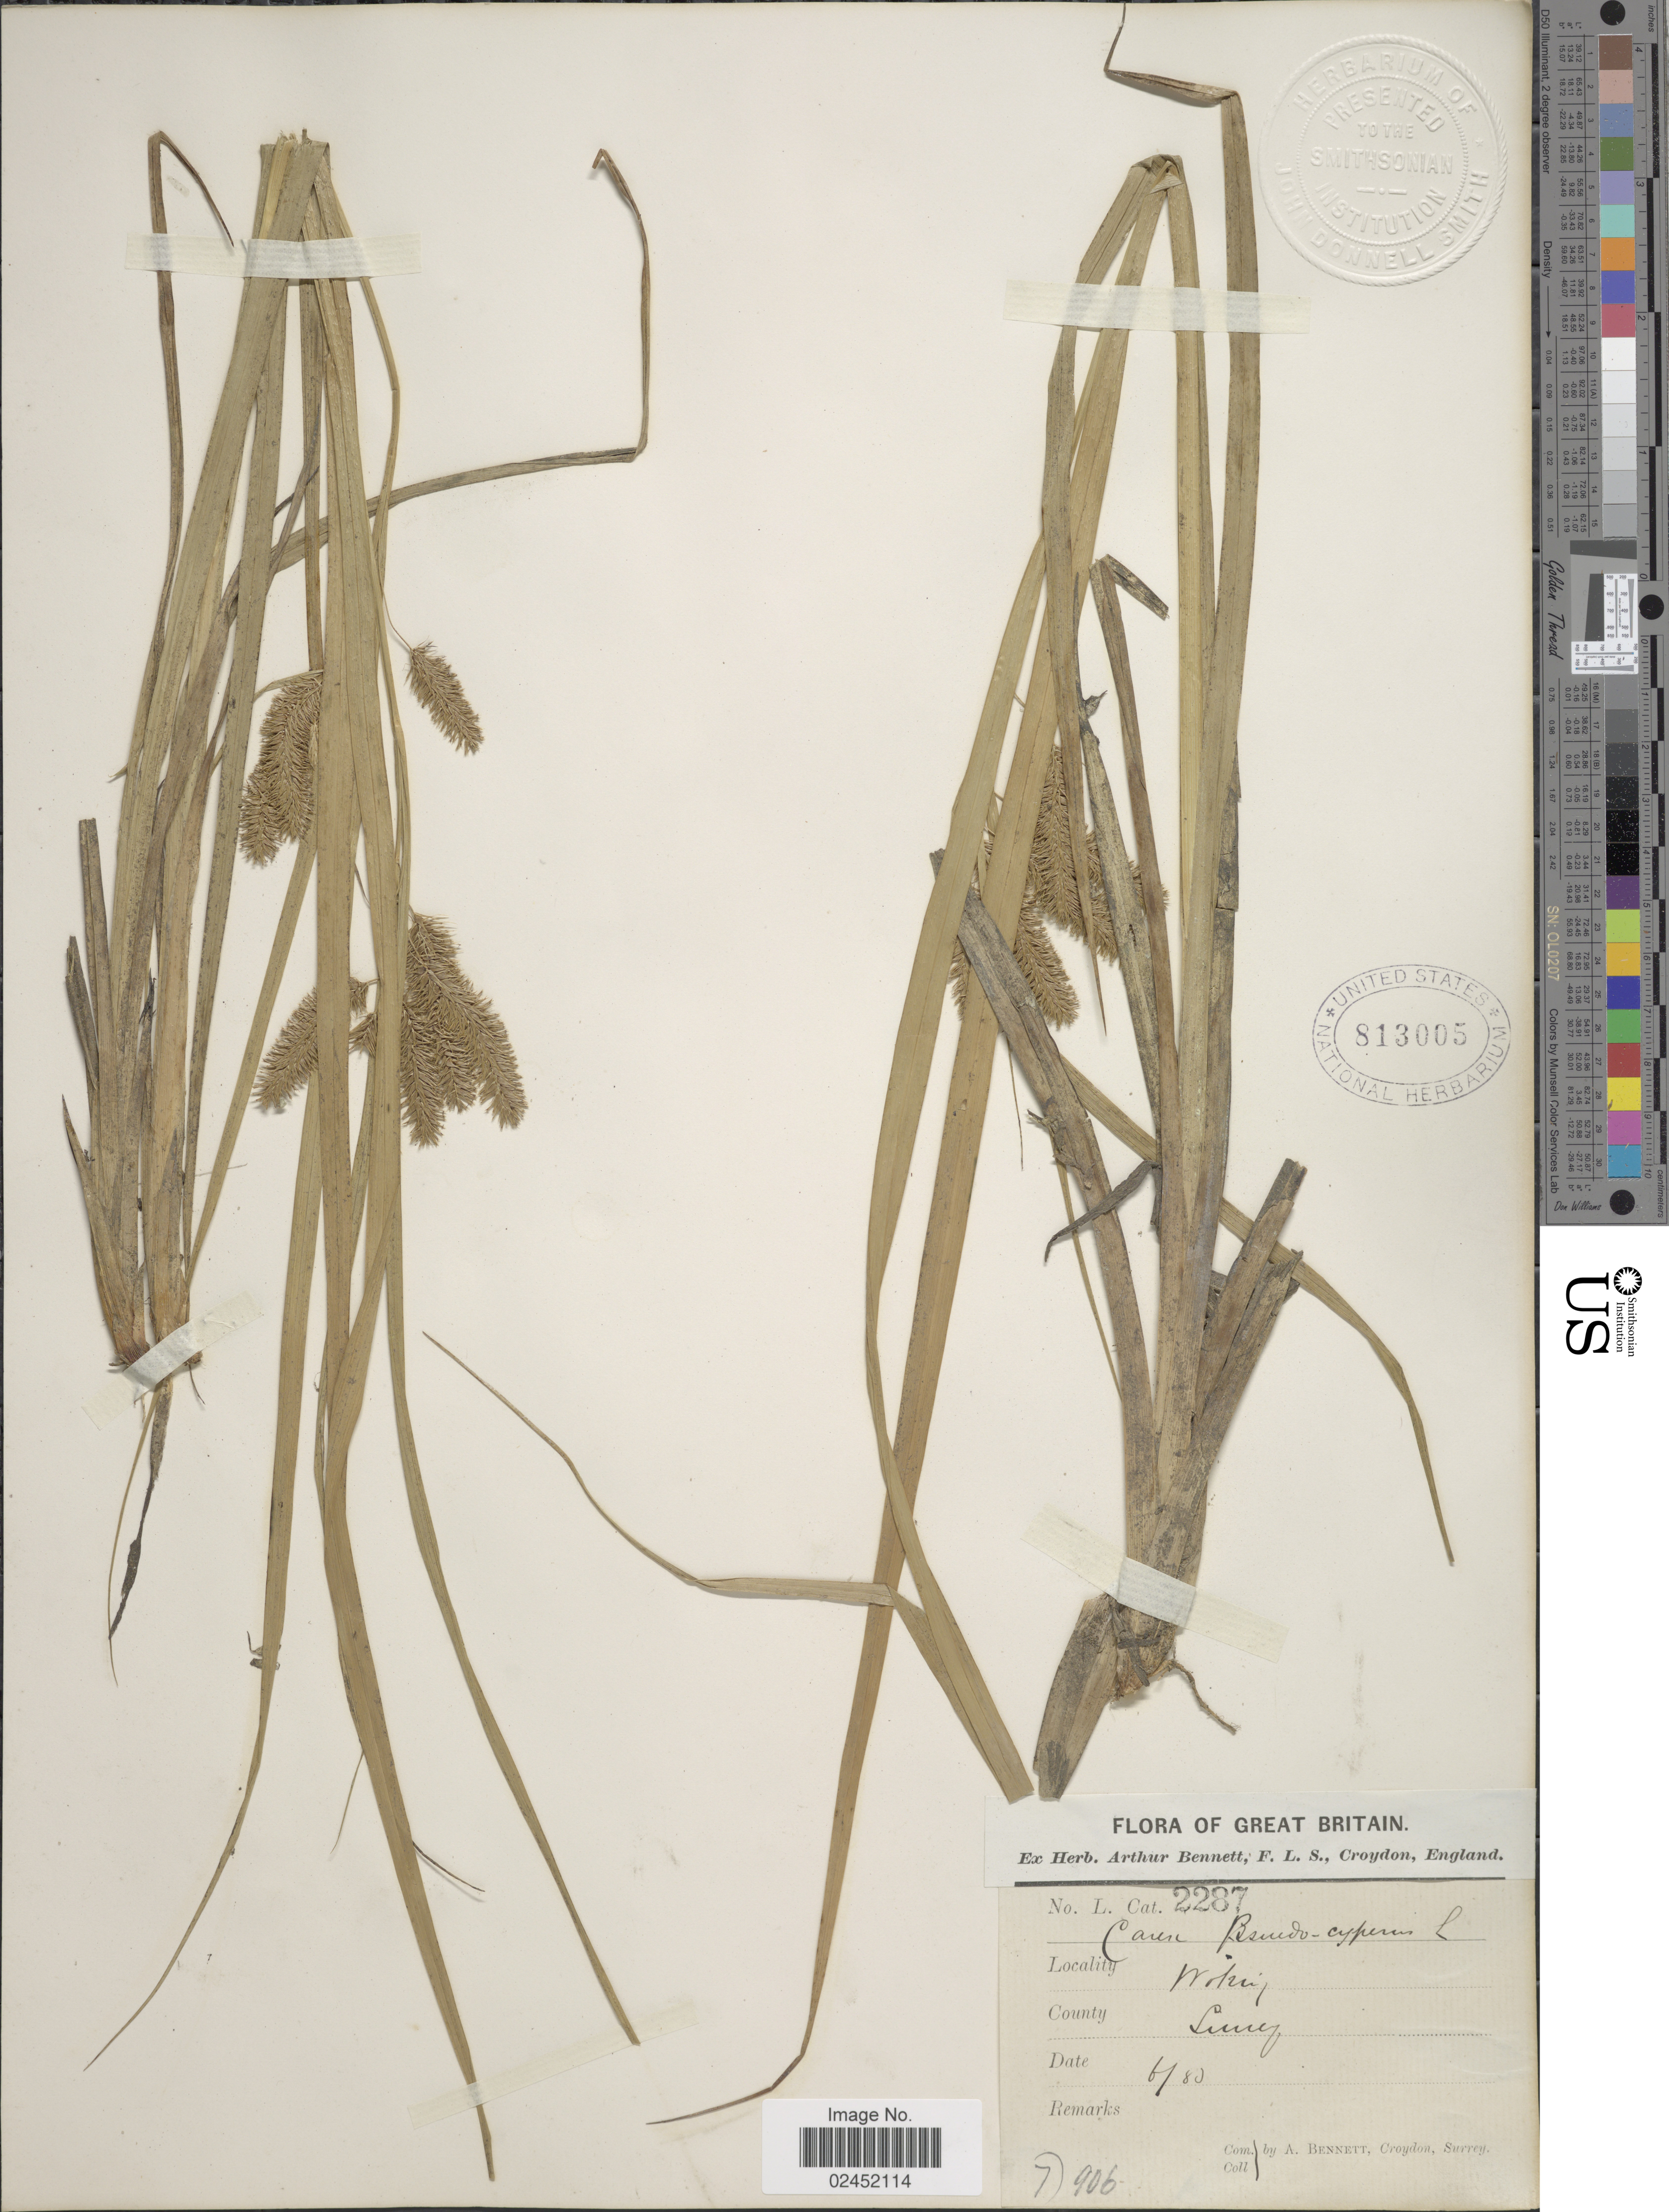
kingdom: Plantae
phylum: Tracheophyta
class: Liliopsida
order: Poales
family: Cyperaceae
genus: Carex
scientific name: Carex pseudocyperus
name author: L.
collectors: A. Bennett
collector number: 2287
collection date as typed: Transcribed d/m/y: /6/80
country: United Kingdom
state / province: England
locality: Great Britain, Surrey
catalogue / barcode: US 813005